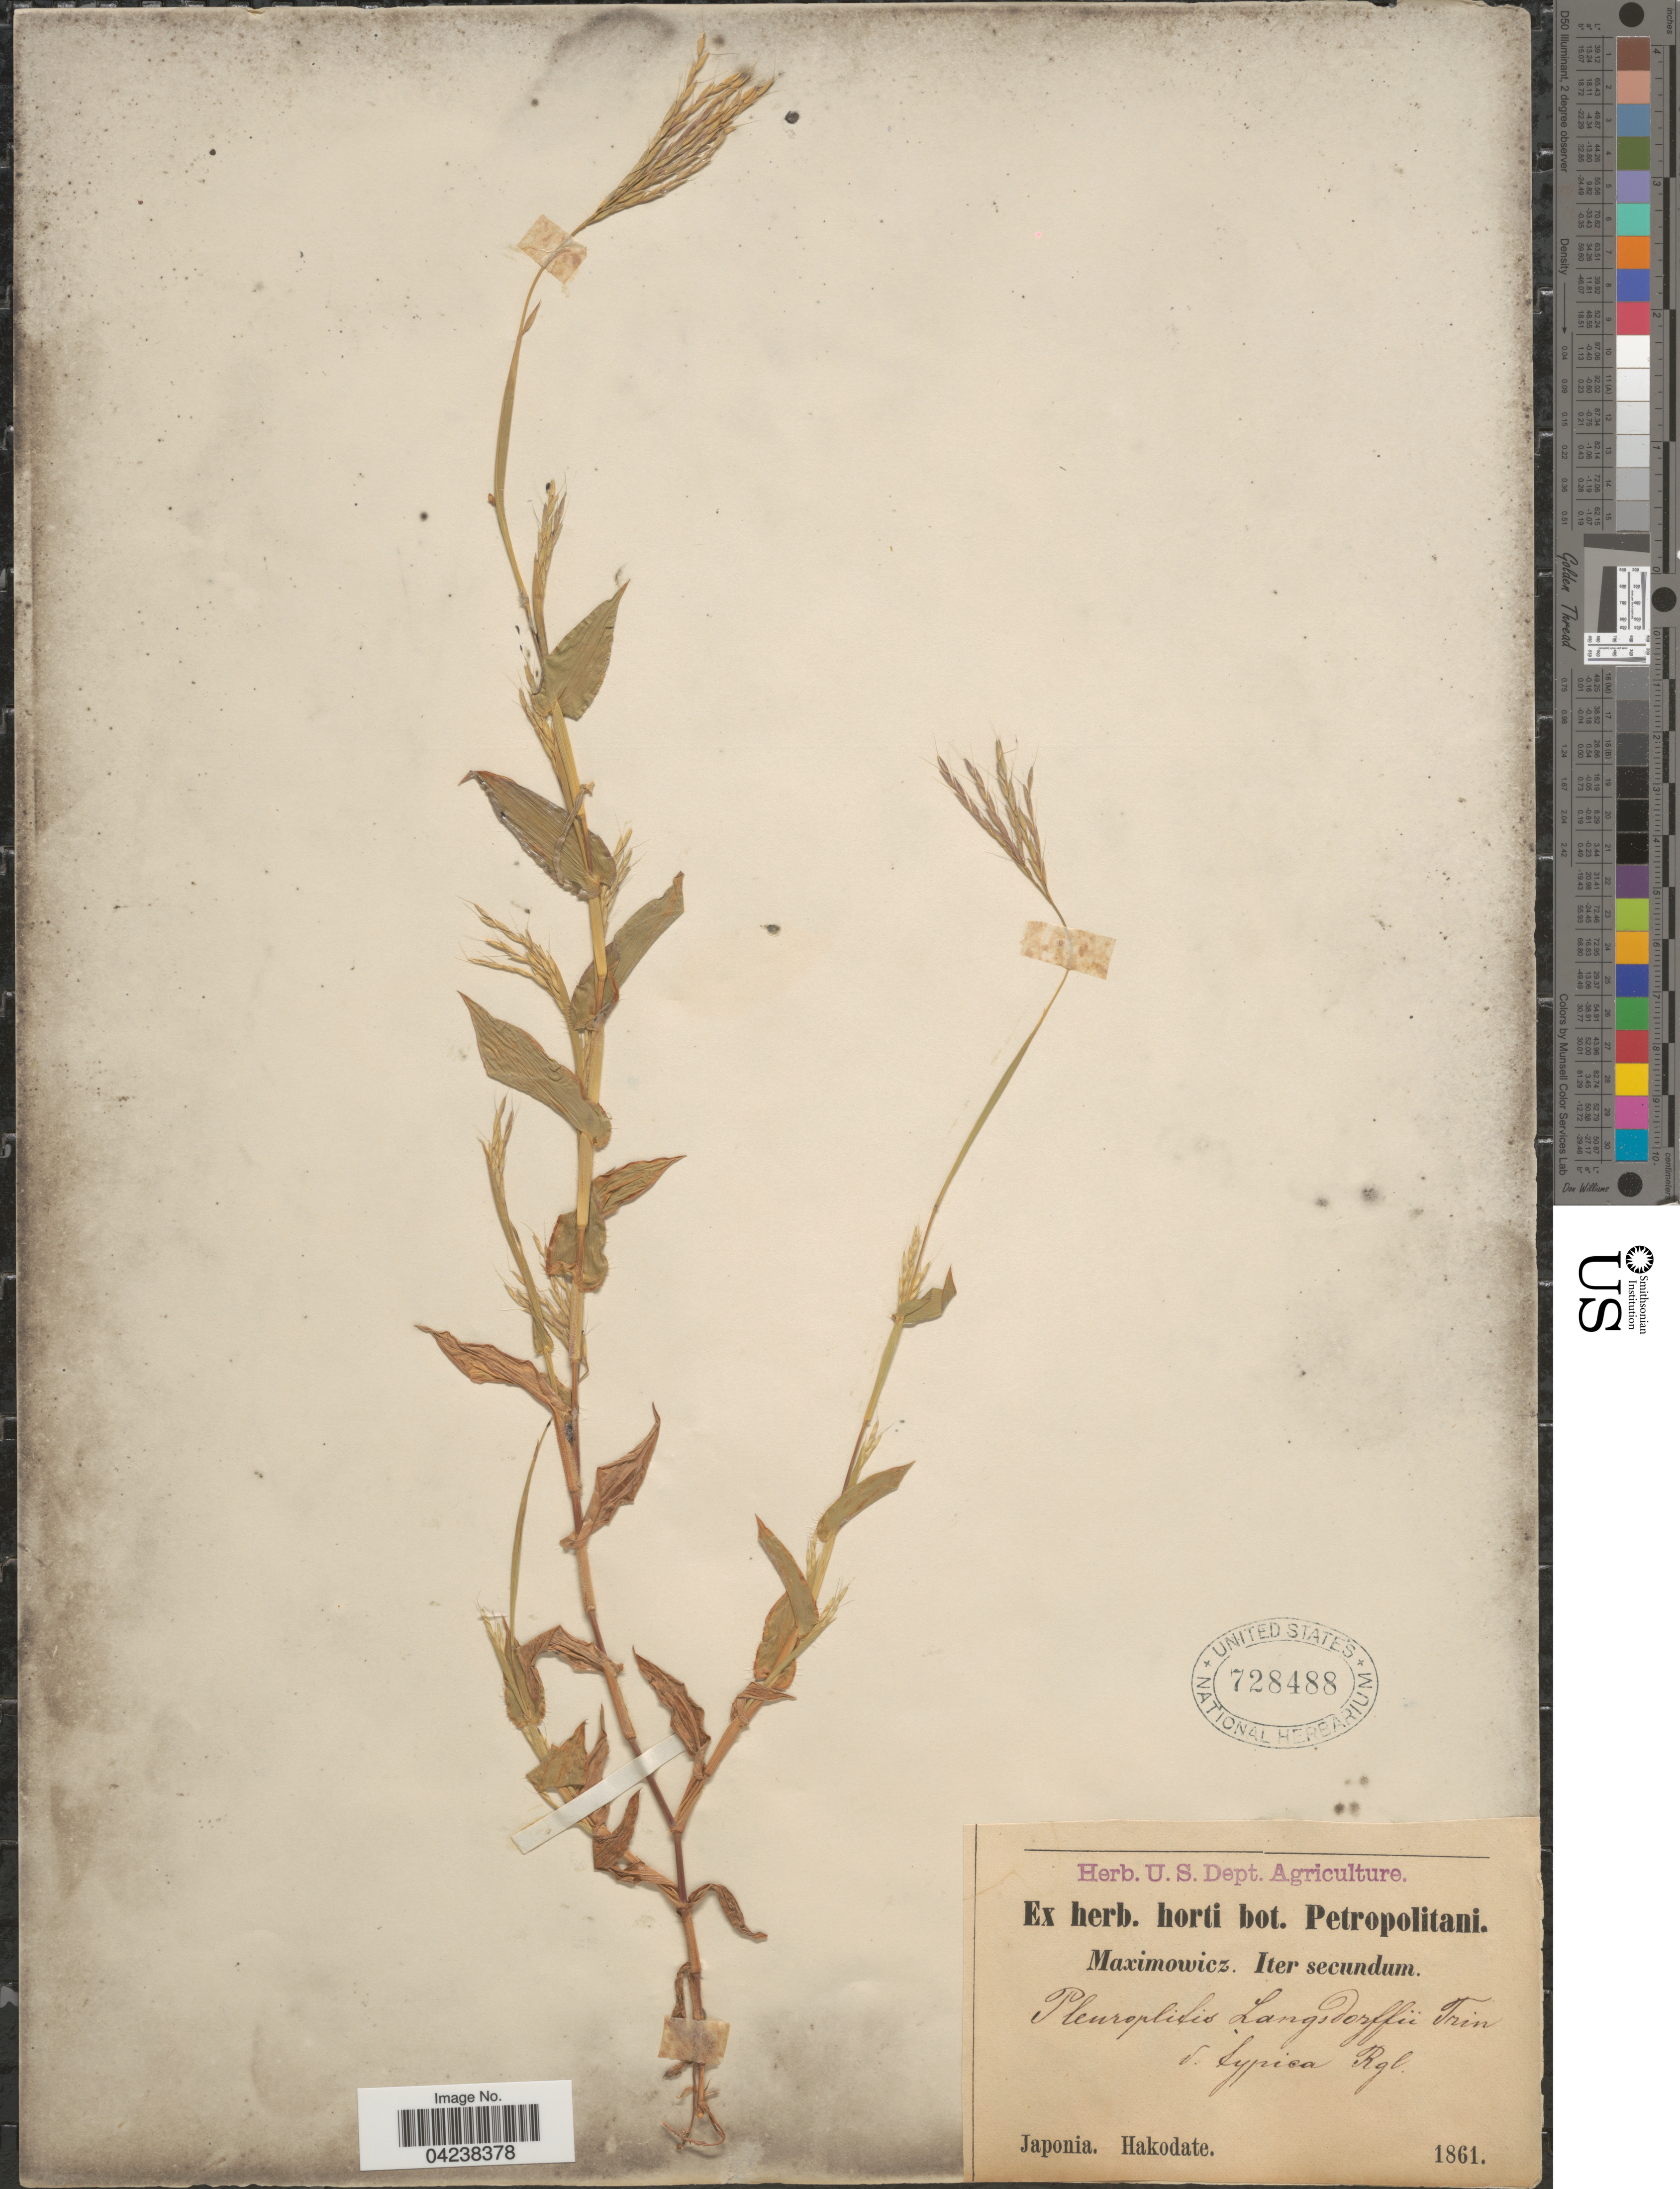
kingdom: Plantae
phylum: Tracheophyta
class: Liliopsida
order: Poales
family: Poaceae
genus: Arthraxon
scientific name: Arthraxon hispidus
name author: (Thunb.) Makino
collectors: Maximowicz, --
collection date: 1861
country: Japan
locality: Iter secundum. Japonia. Hakodate.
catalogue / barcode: US 728488